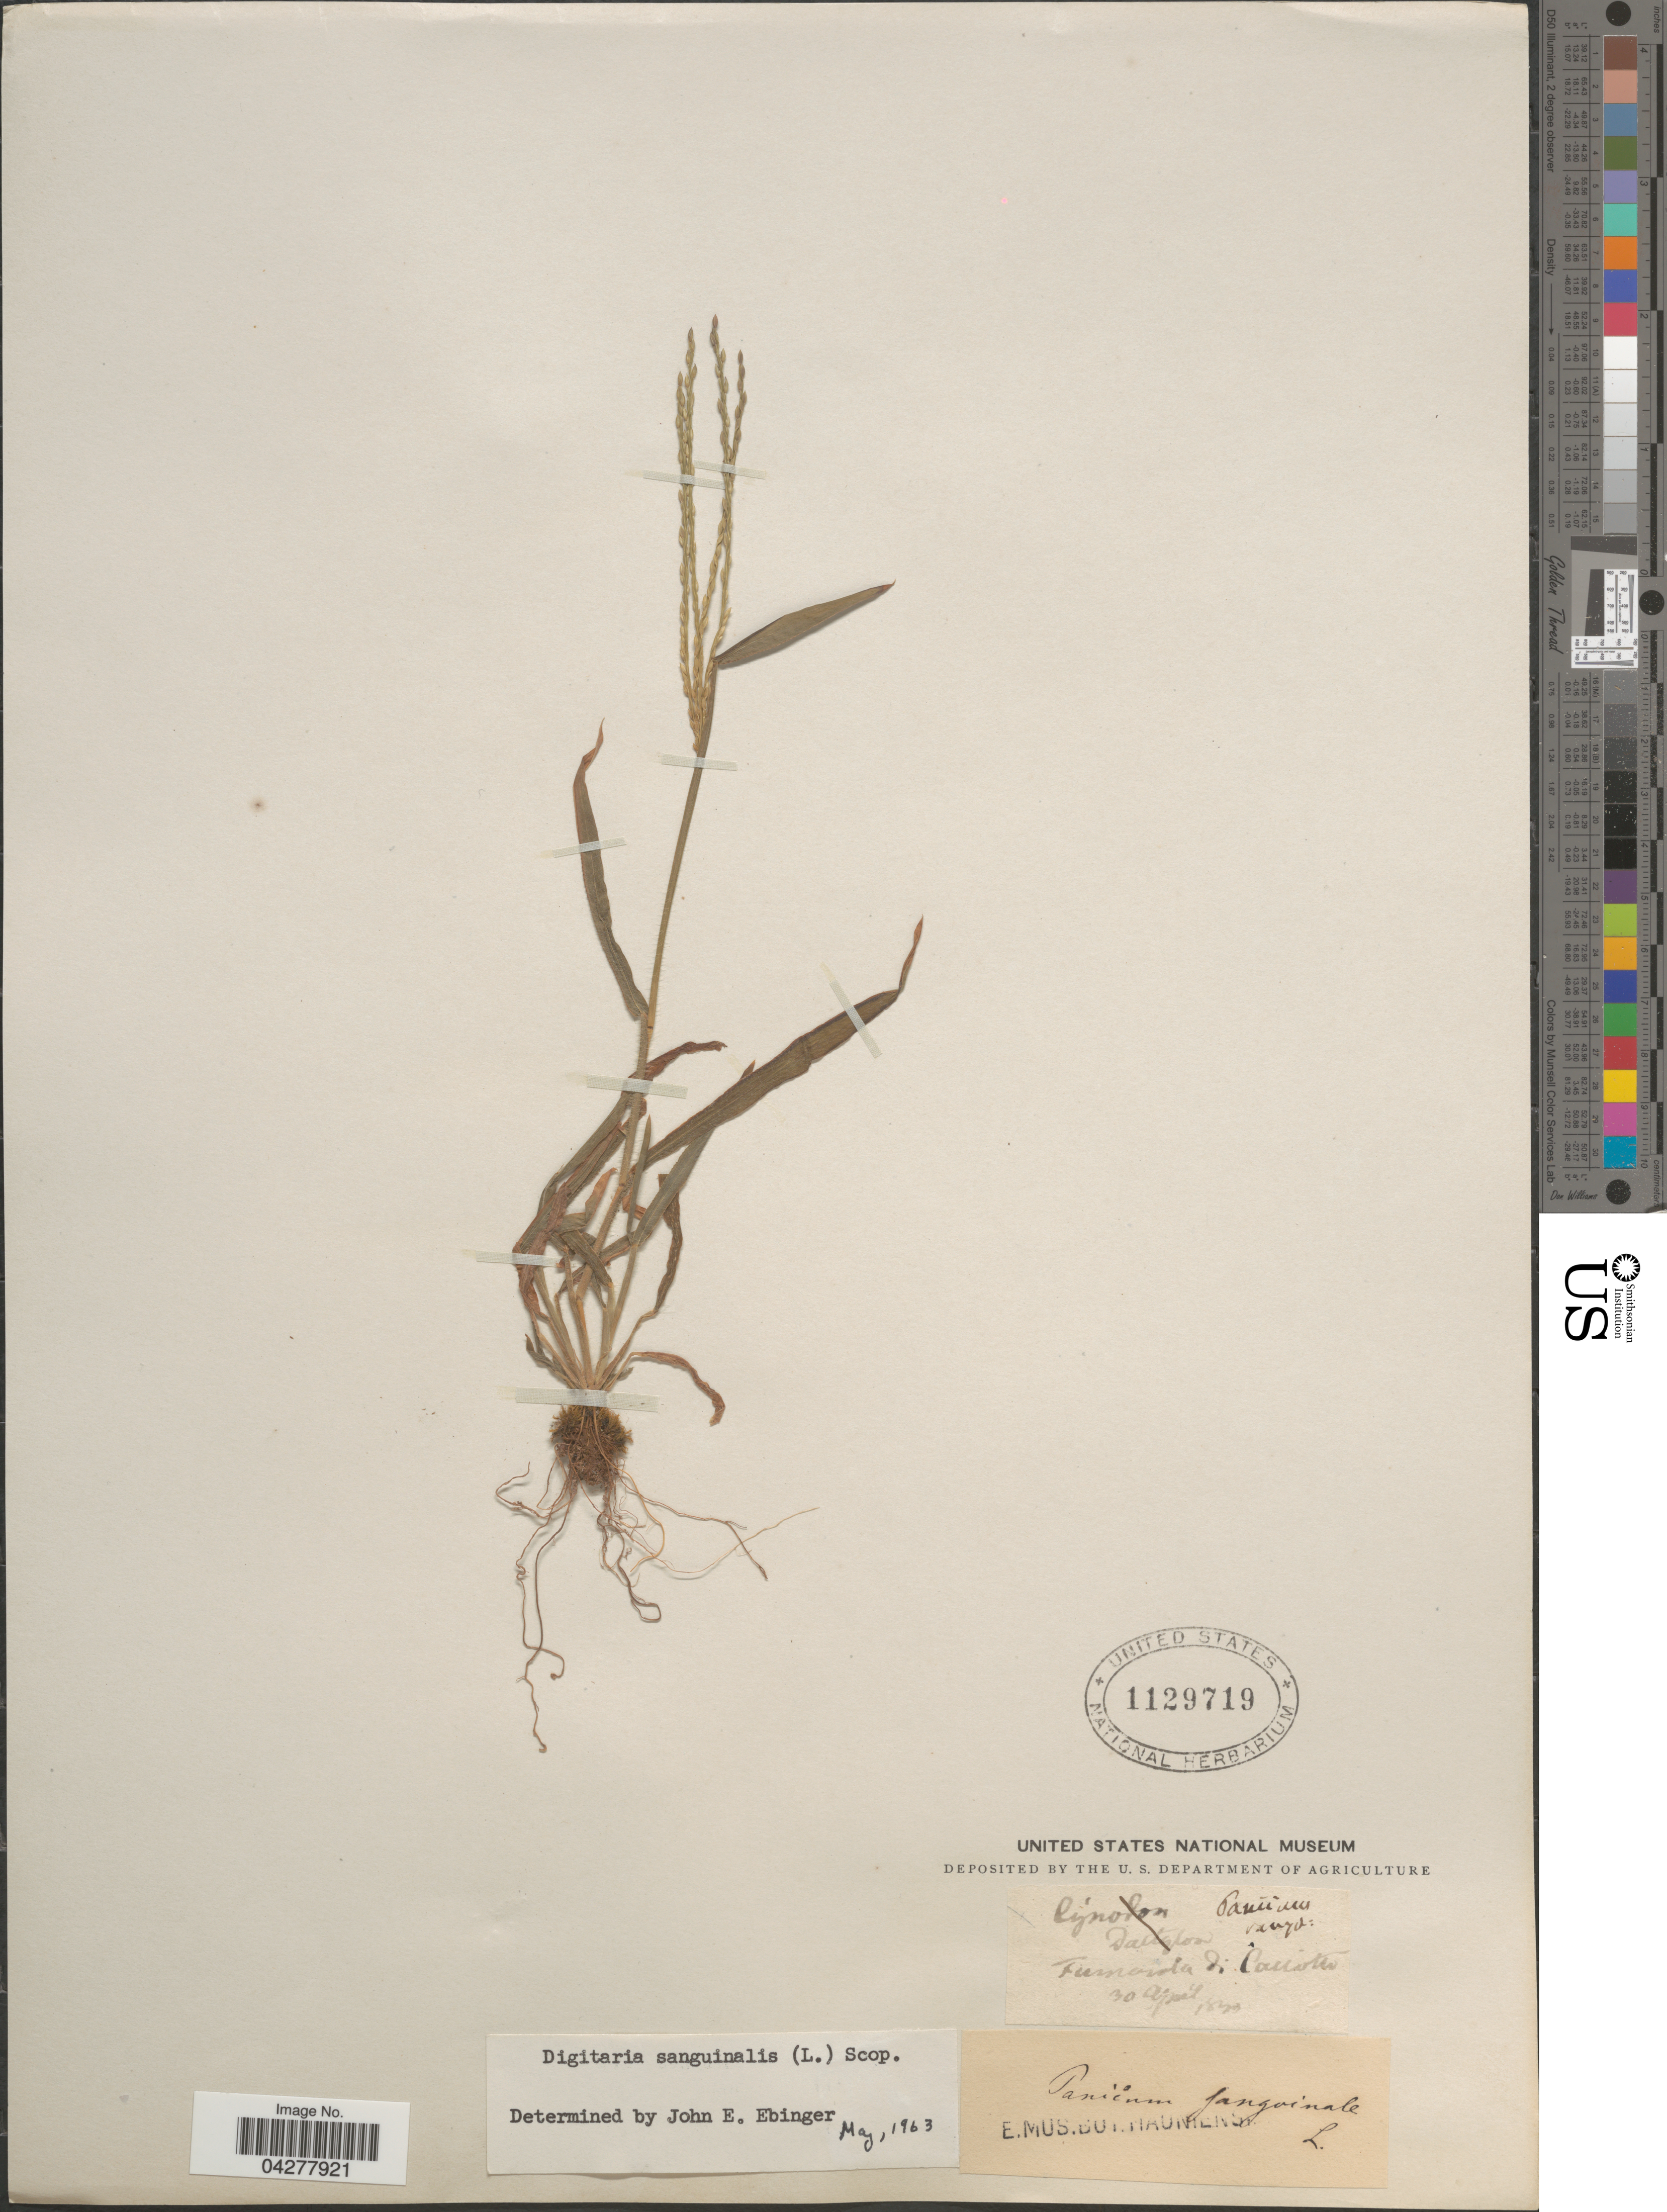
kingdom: Plantae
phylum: Tracheophyta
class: Liliopsida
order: Poales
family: Poaceae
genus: Digitaria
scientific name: Digitaria sanguinalis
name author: (L.) Scop.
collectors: ex Mus. Bot. Hauniense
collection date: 1843-04-30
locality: Fiernada di Cassotte.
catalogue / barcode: US 1129719